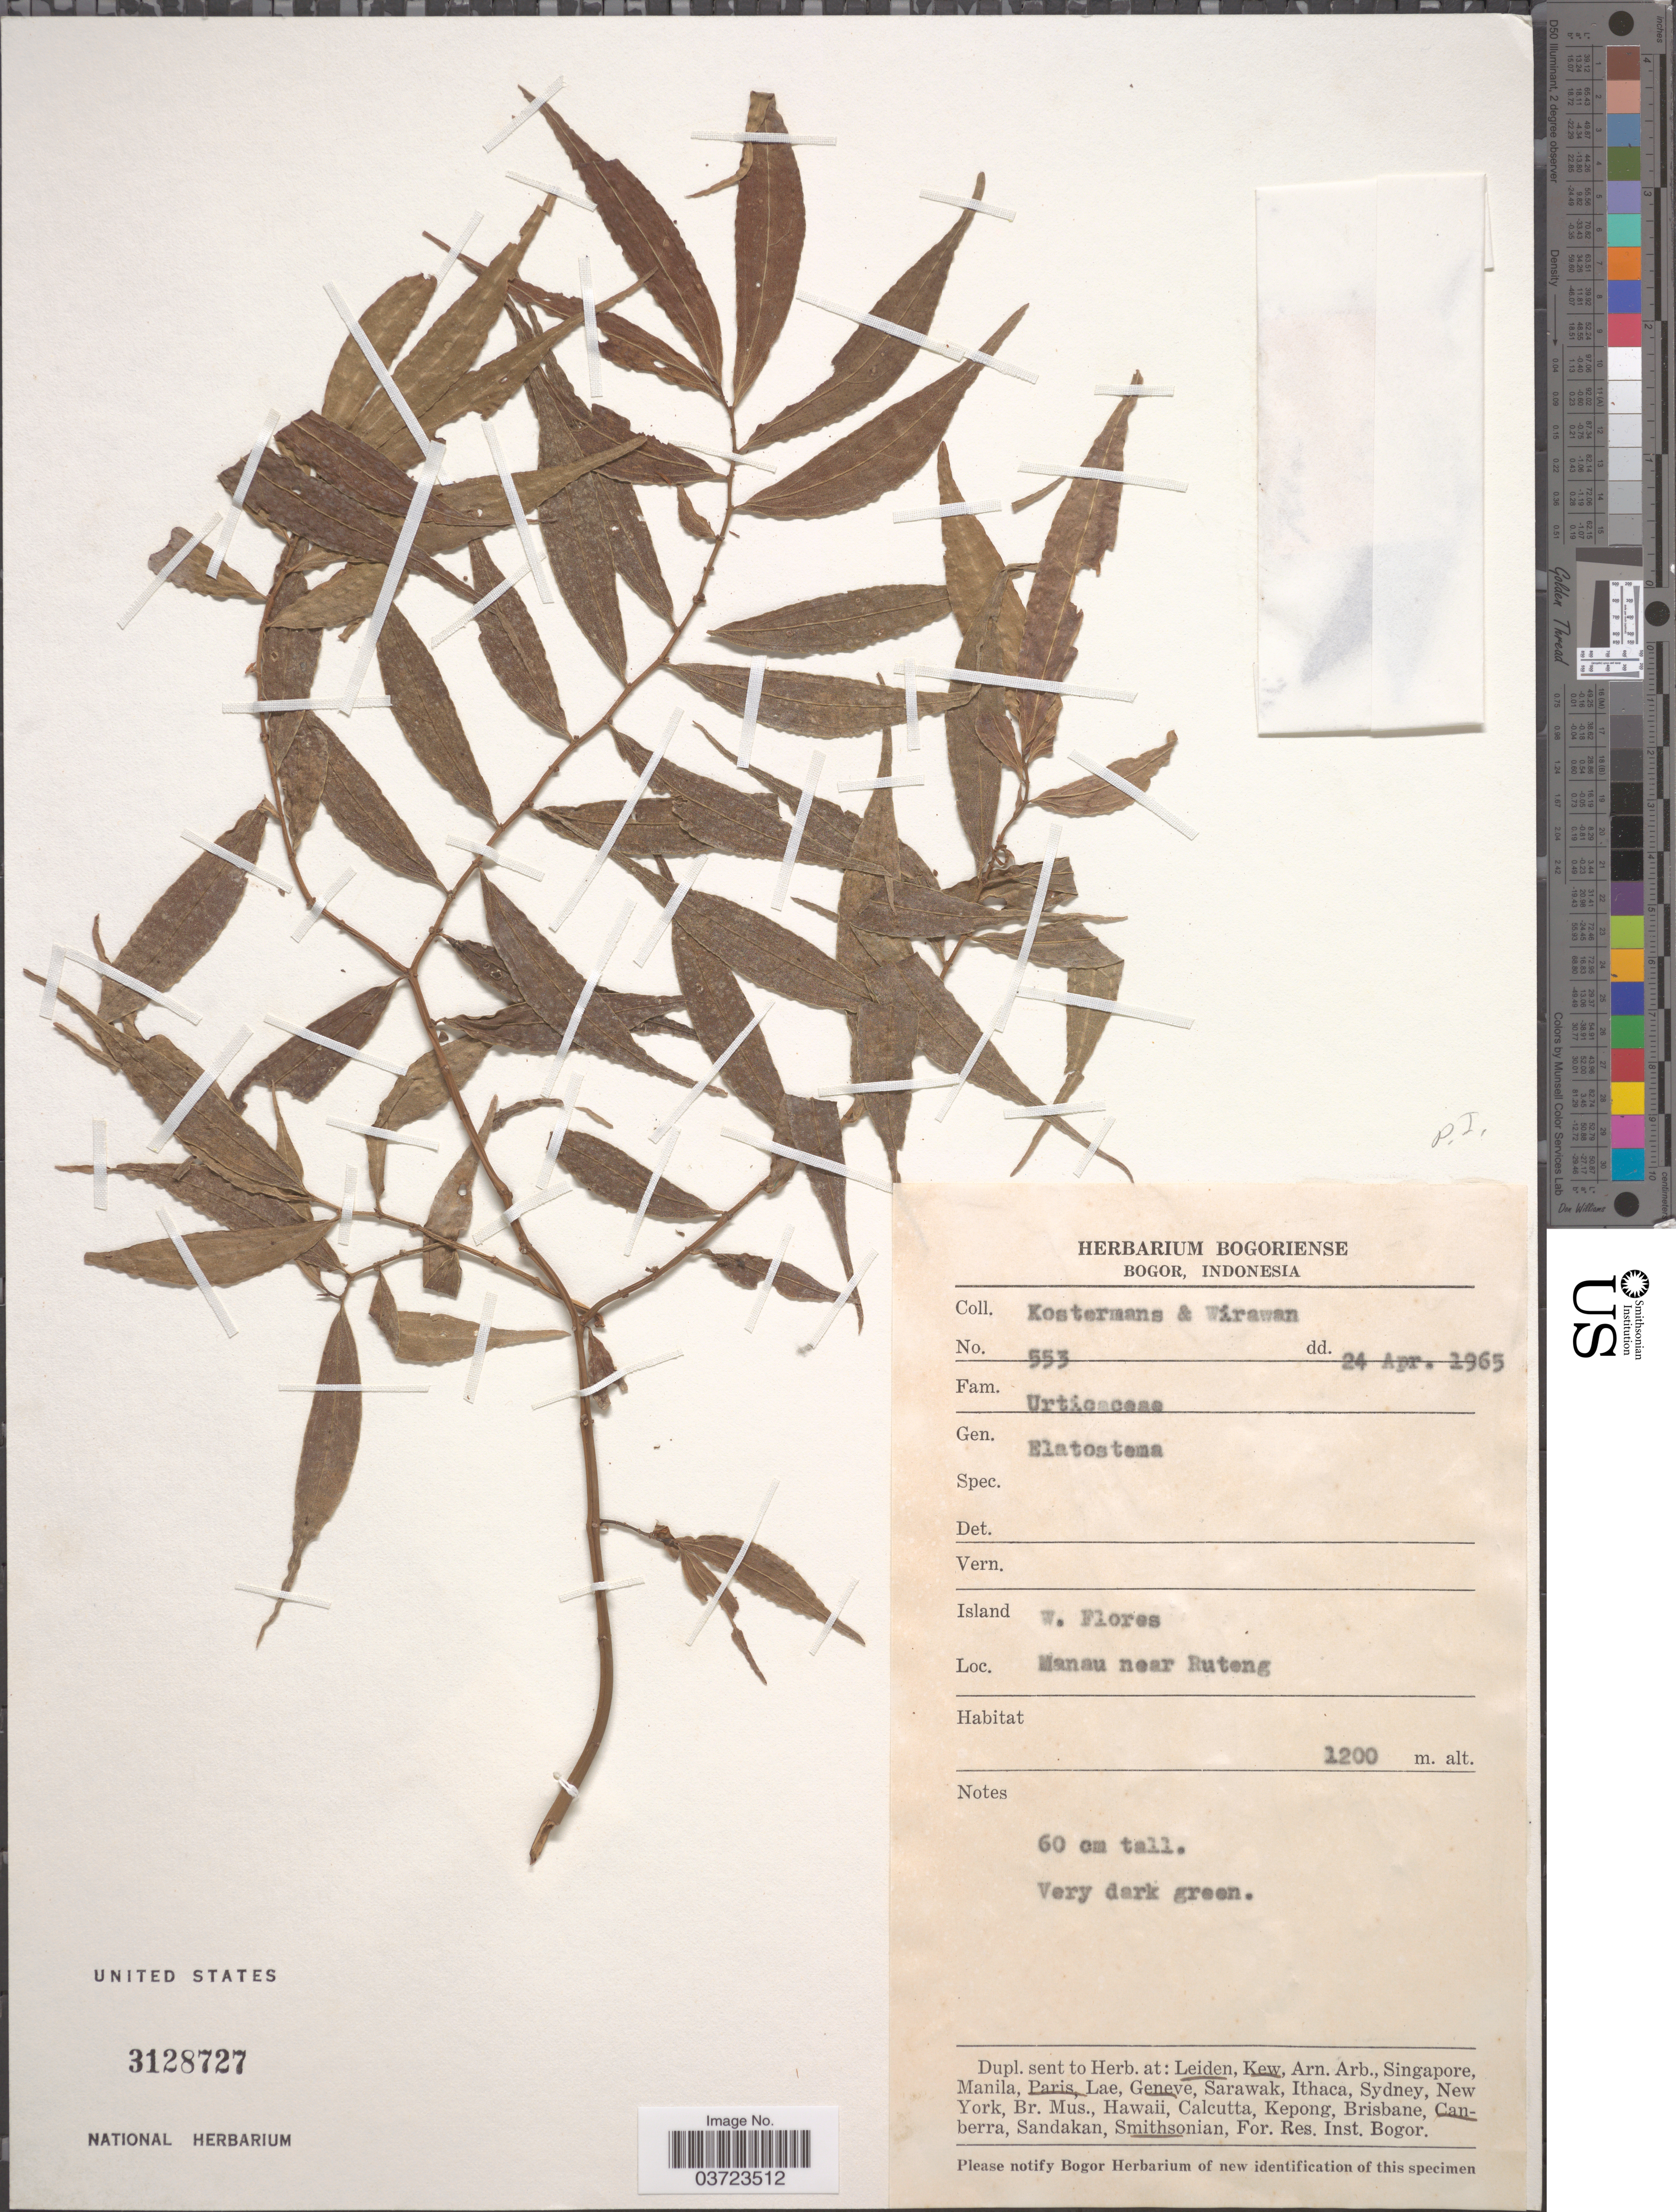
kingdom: Plantae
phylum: Tracheophyta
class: Magnoliopsida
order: Rosales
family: Urticaceae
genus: Elatostema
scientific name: Elatostema sp.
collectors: Kostermans & -. Wirawan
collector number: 553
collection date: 1965-04-24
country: Indonesia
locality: Island W. Flores. Manau near Ruteng.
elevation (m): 1200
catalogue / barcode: US 3128727